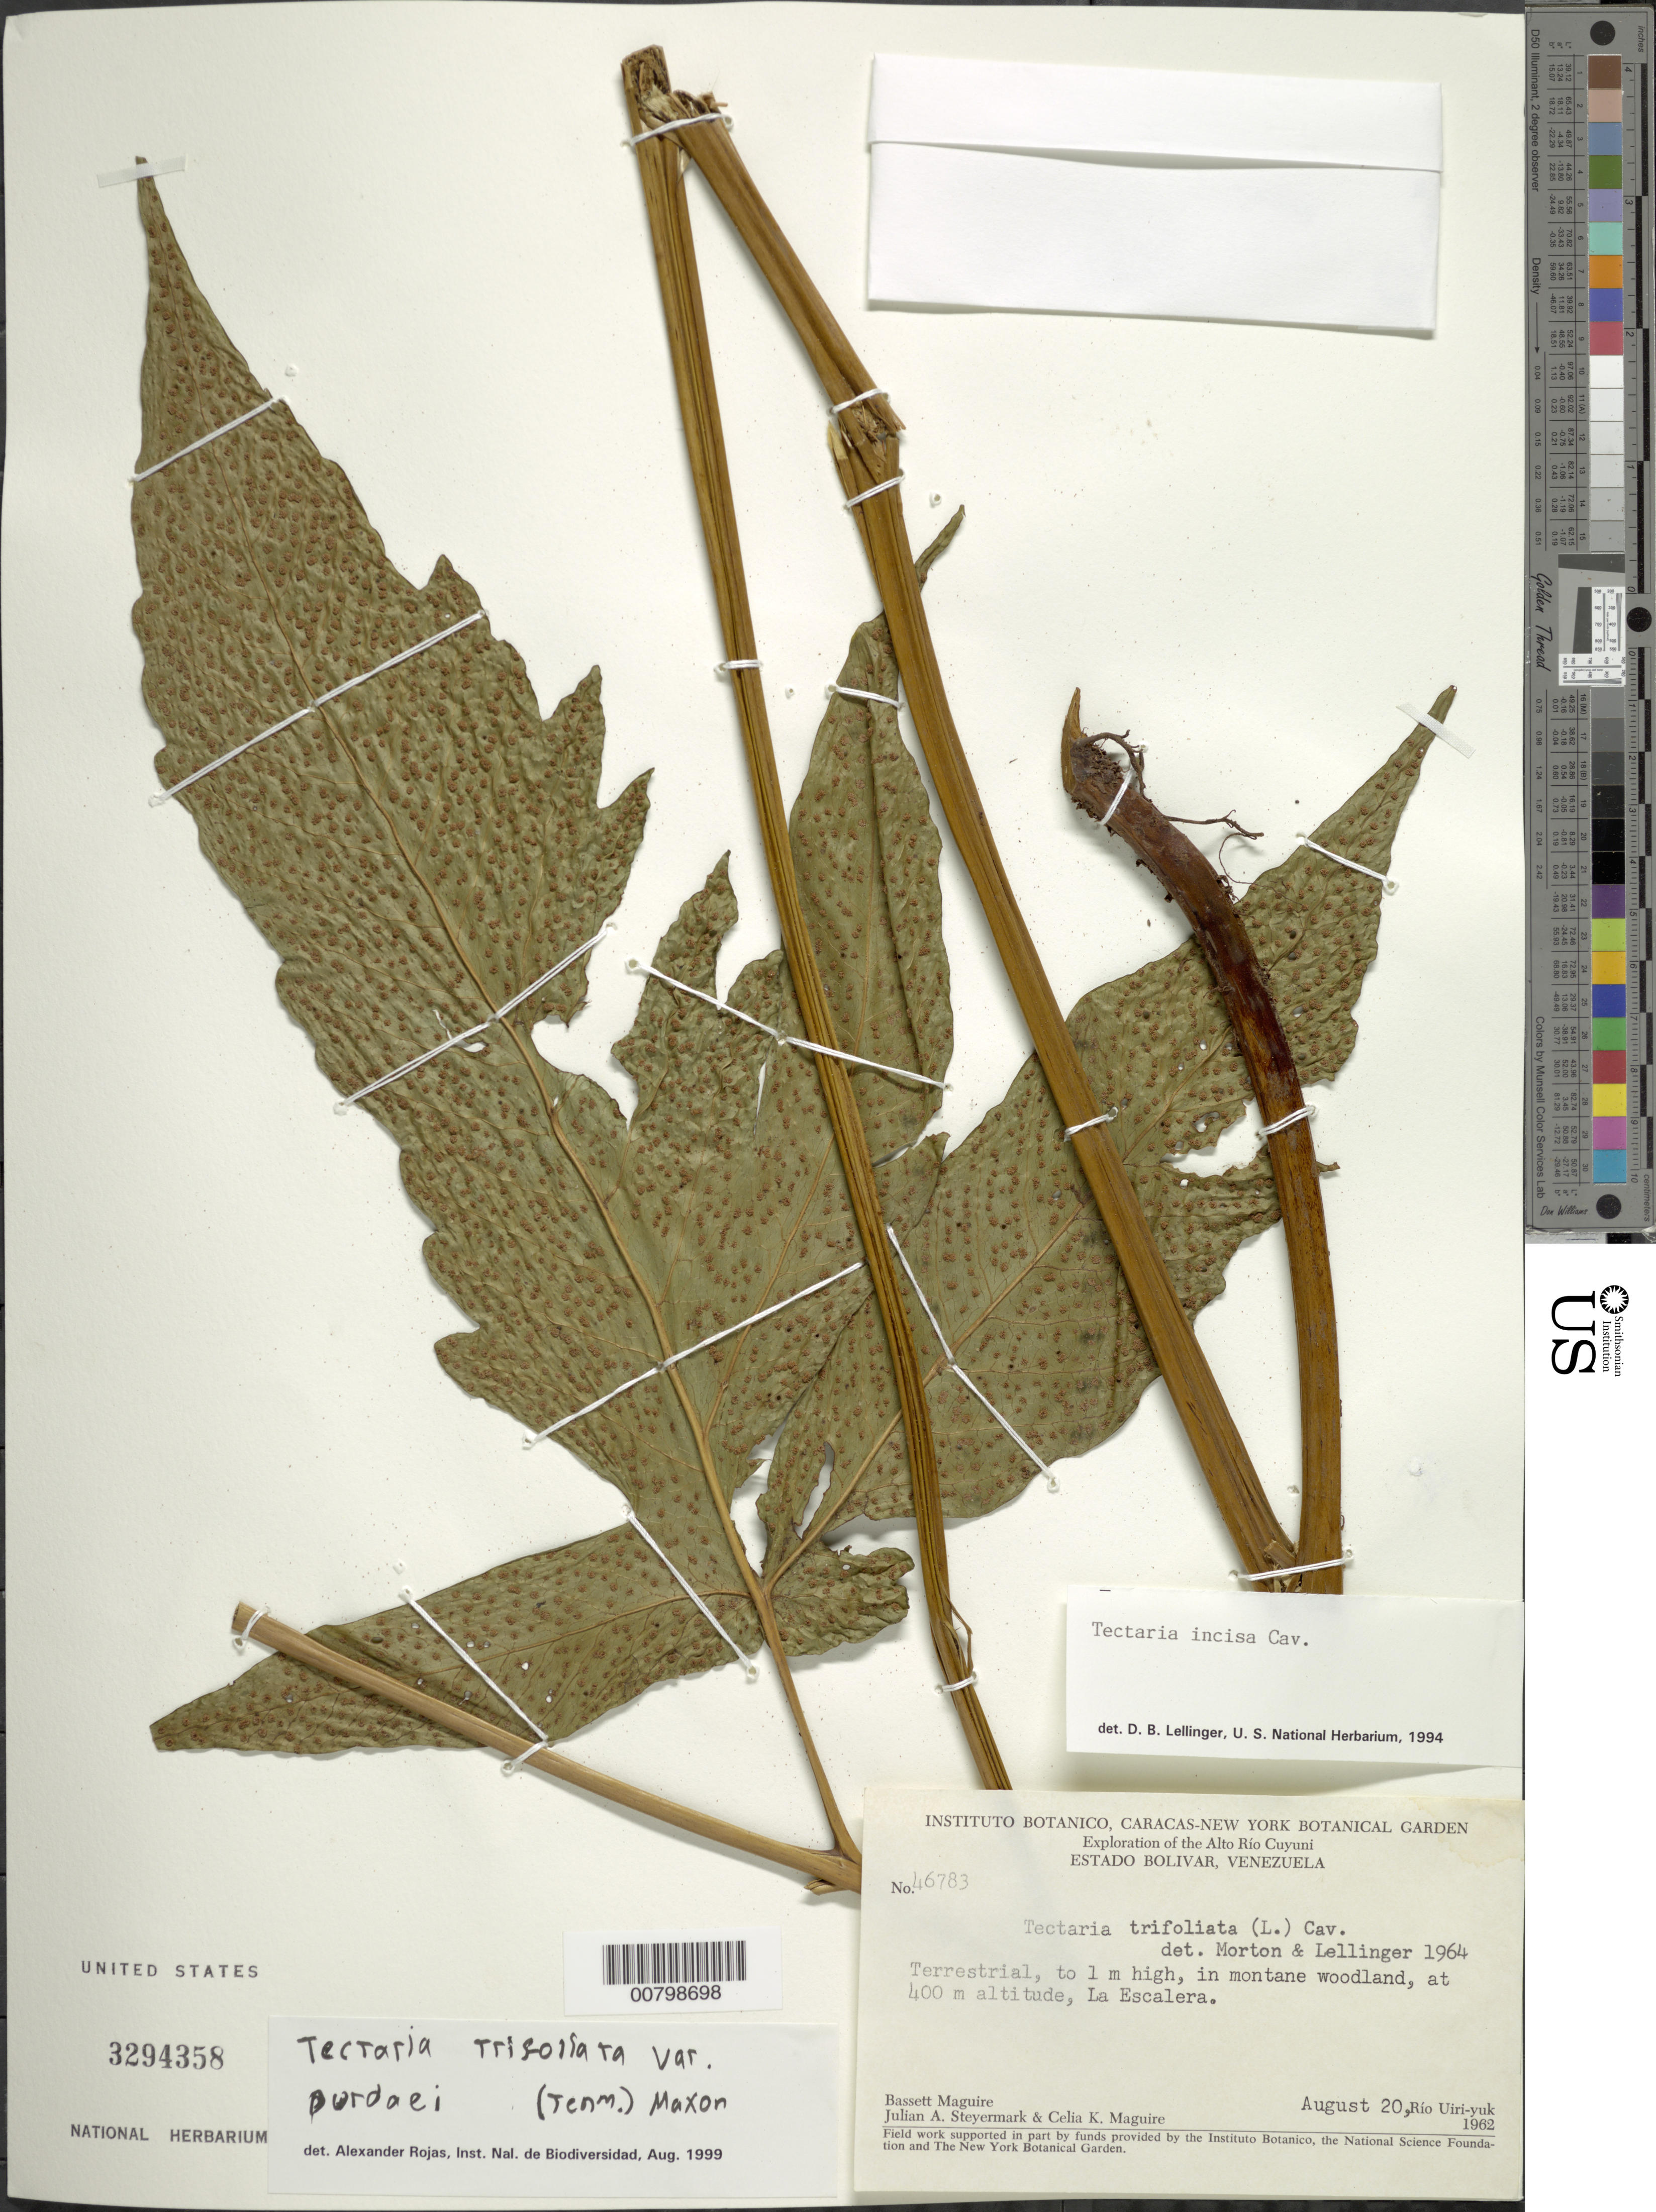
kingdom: Plantae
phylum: Tracheophyta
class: Polypodiopsida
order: Polypodiales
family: Tectariaceae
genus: Tectaria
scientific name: Tectaria trifoliata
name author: (L.) Cav.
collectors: B. Maguire, C. K. Maguire & J. Steyermark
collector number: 46783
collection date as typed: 20-Aug-62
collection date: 1962-08-20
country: Venezuela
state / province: Bolívar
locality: Alto Río Cuyuni, Río Uiri-yuk, La Escalera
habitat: Montane woodland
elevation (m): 400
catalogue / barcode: US 3294358